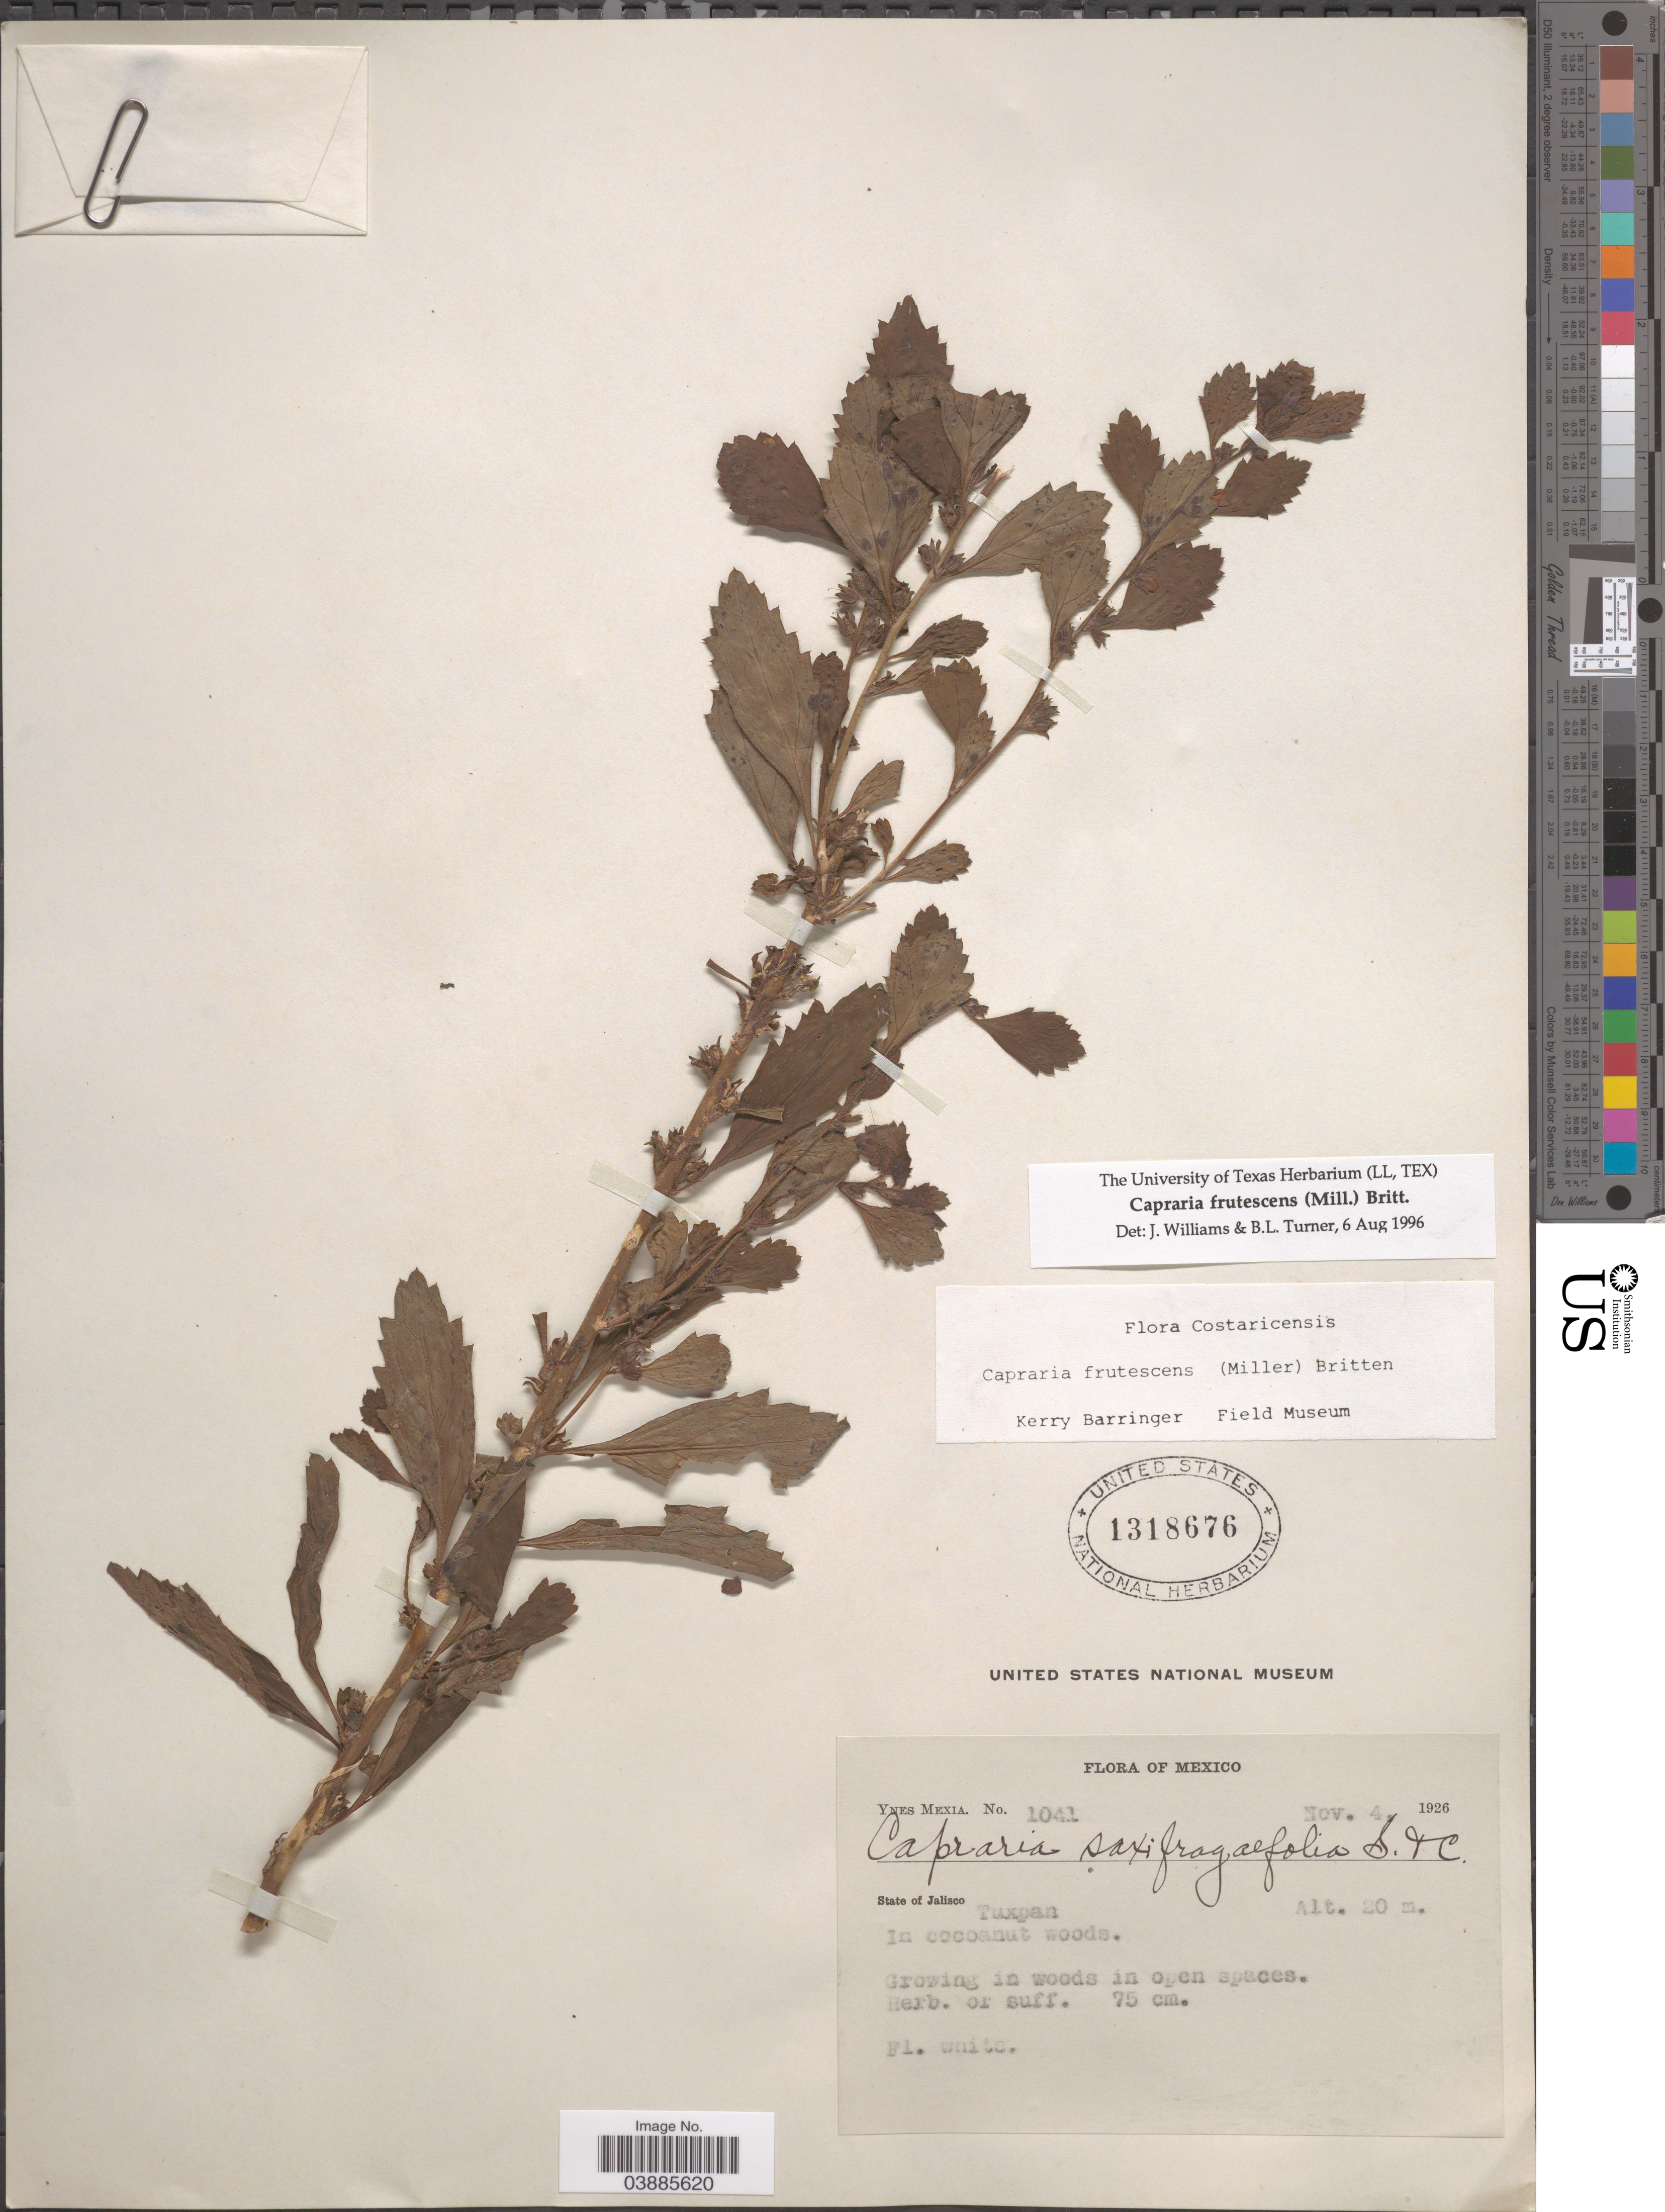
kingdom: Plantae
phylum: Tracheophyta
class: Magnoliopsida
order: Lamiales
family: Scrophulariaceae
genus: Capraria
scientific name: Capraria frutescens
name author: (Mill.) Britton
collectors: Y. Mexia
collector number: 1041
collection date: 1926-11-04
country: Mexico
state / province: Jalisco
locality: Tuxpan.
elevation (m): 20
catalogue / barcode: US 1318676